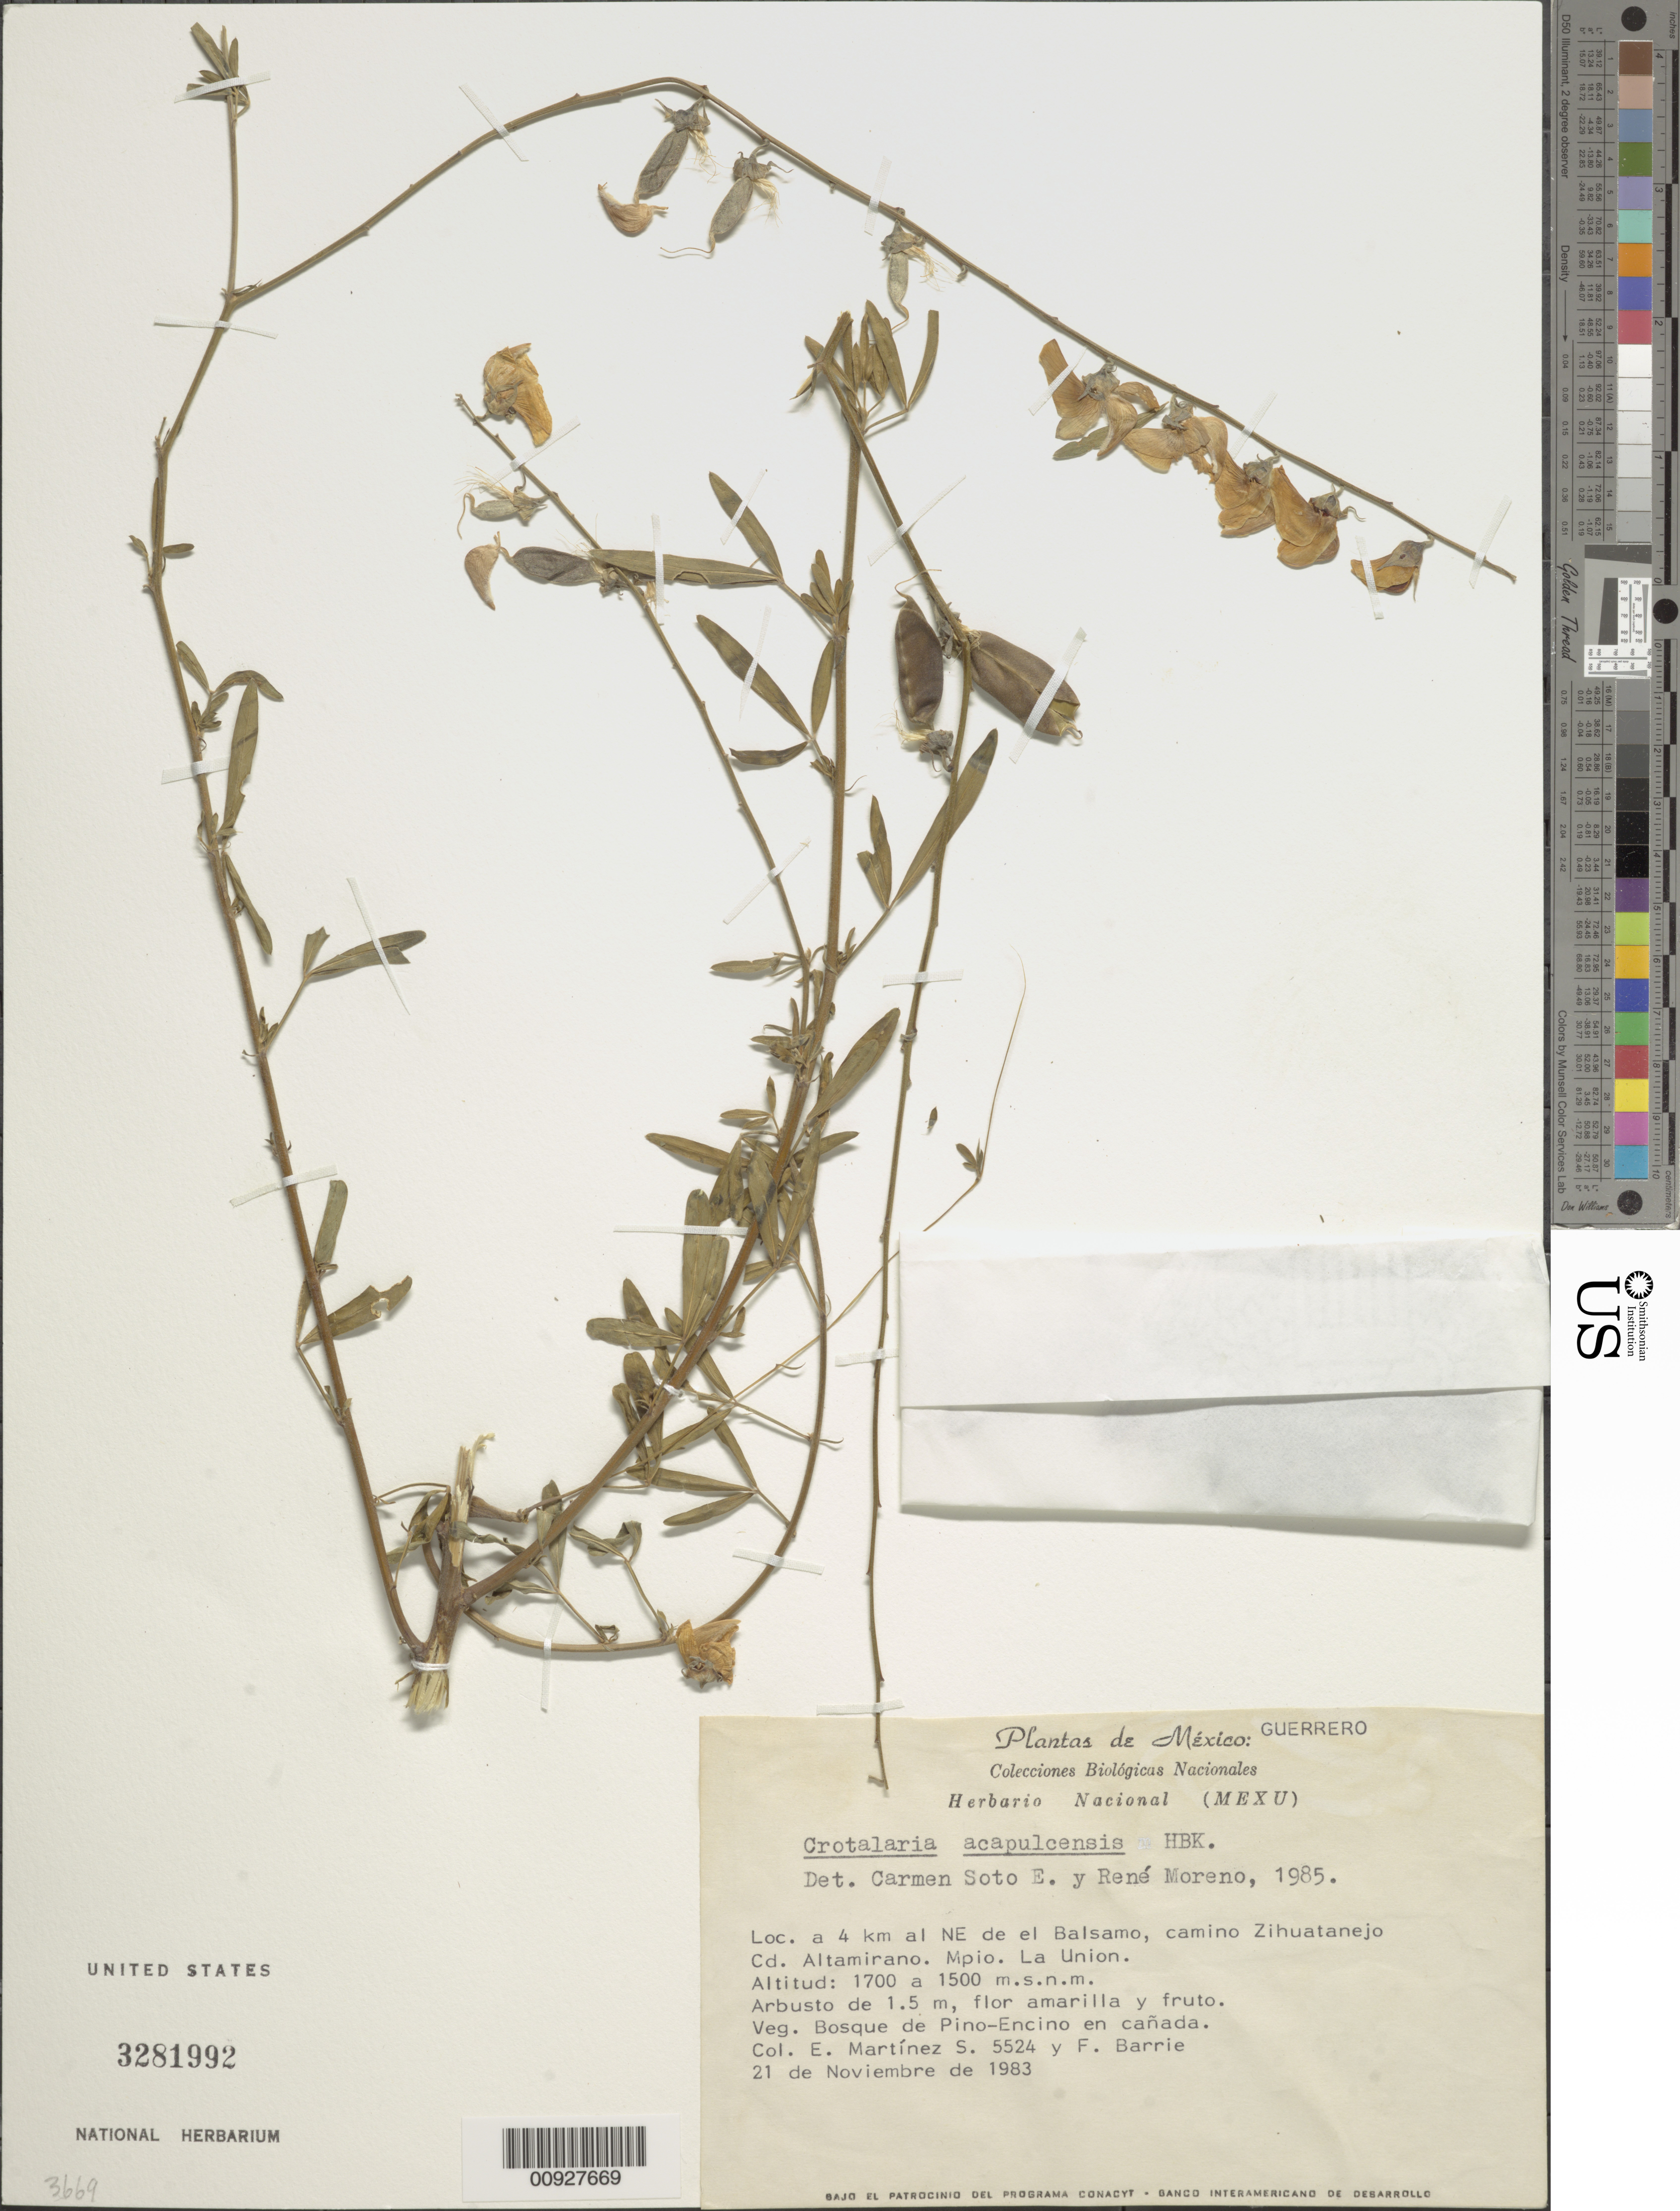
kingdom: Plantae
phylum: Tracheophyta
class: Magnoliopsida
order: Fabales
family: Fabaceae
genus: Crotalaria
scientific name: Crotalaria acapulcensis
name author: Hook. & Arn.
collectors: E. M. Martínez S. & F. R. Barrie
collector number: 5524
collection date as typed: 21 Nov 1983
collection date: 1983-11-21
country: Mexico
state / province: Guerrero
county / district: Unión, La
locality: A 4 km. al NE de el Balsamo, camino Zihuatanejo - Cd. Altamirano. Mpio. La Unión, Guerrero.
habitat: Veg. Bosque de Pino-Encino en cañada.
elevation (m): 1700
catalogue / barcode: US 3281992